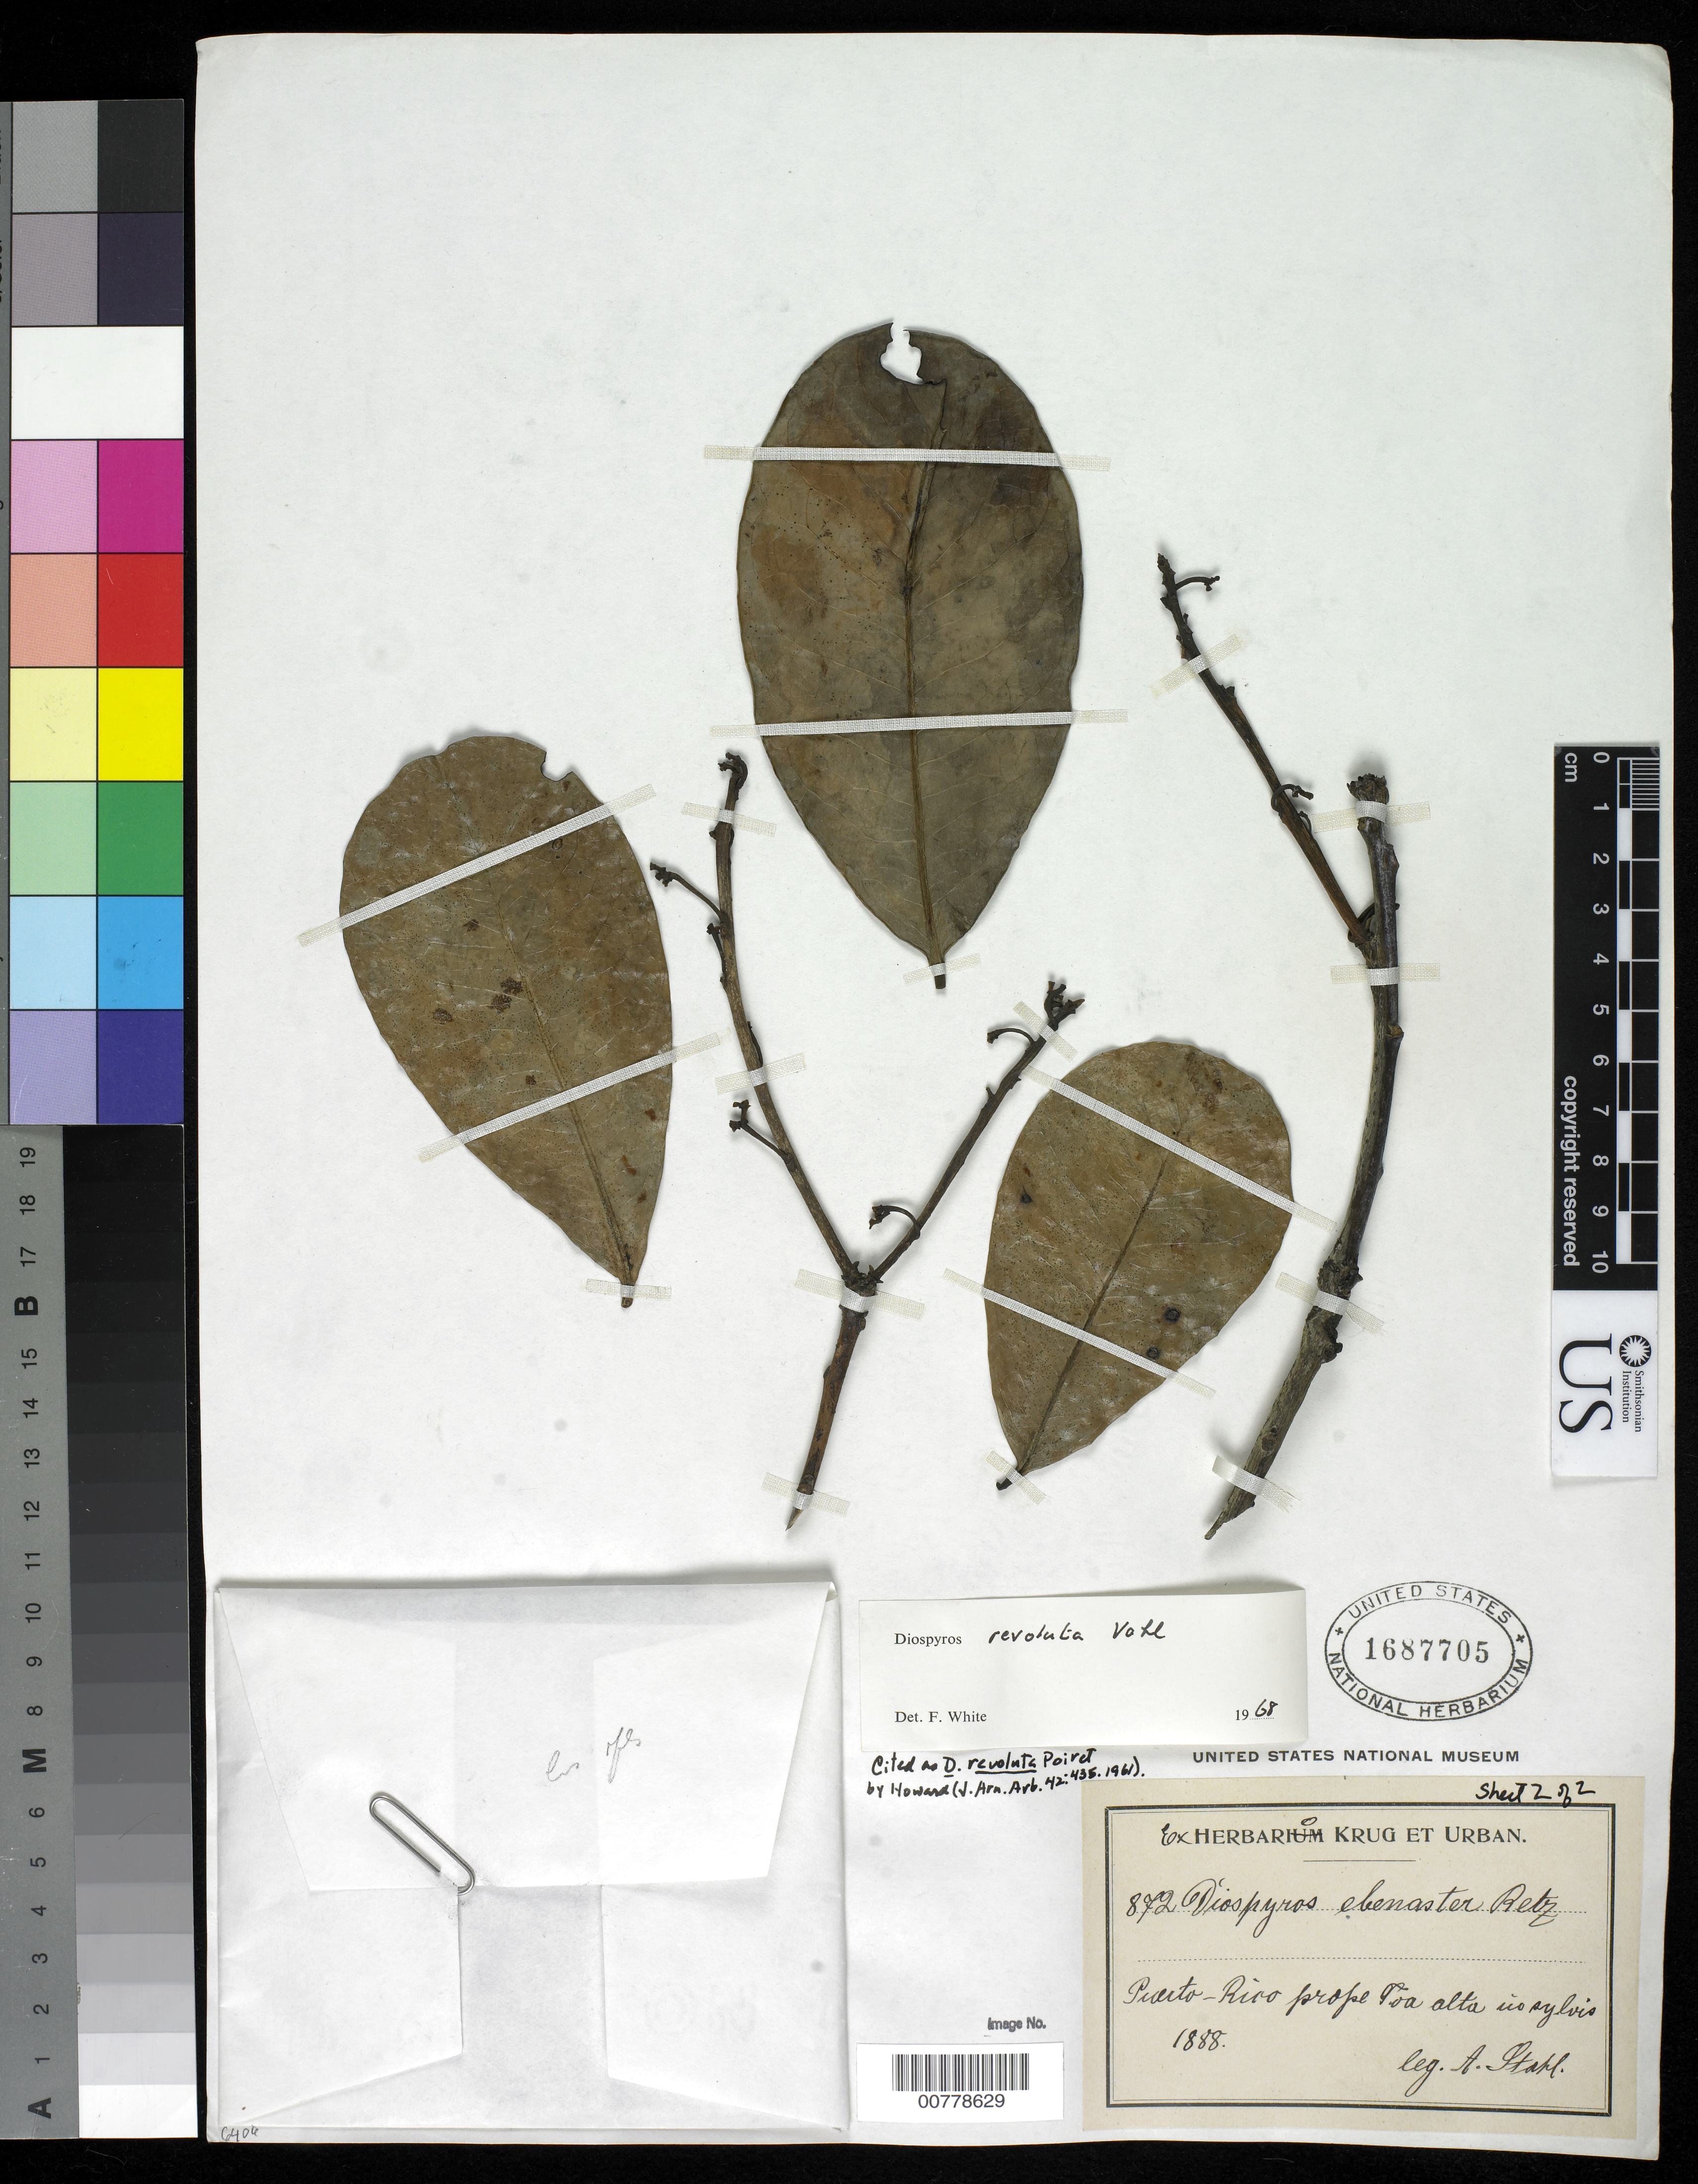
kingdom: Plantae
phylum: Tracheophyta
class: Magnoliopsida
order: Ericales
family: Ebenaceae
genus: Diospyros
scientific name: Diospyros revoluta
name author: Poir.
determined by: Nicolson, Dan H.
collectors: A. Stahl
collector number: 872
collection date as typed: Jun 1888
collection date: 1888-06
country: Puerto Rico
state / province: Toa Alta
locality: Prope Toa Alta.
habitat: In sylvis.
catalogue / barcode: US 1687705